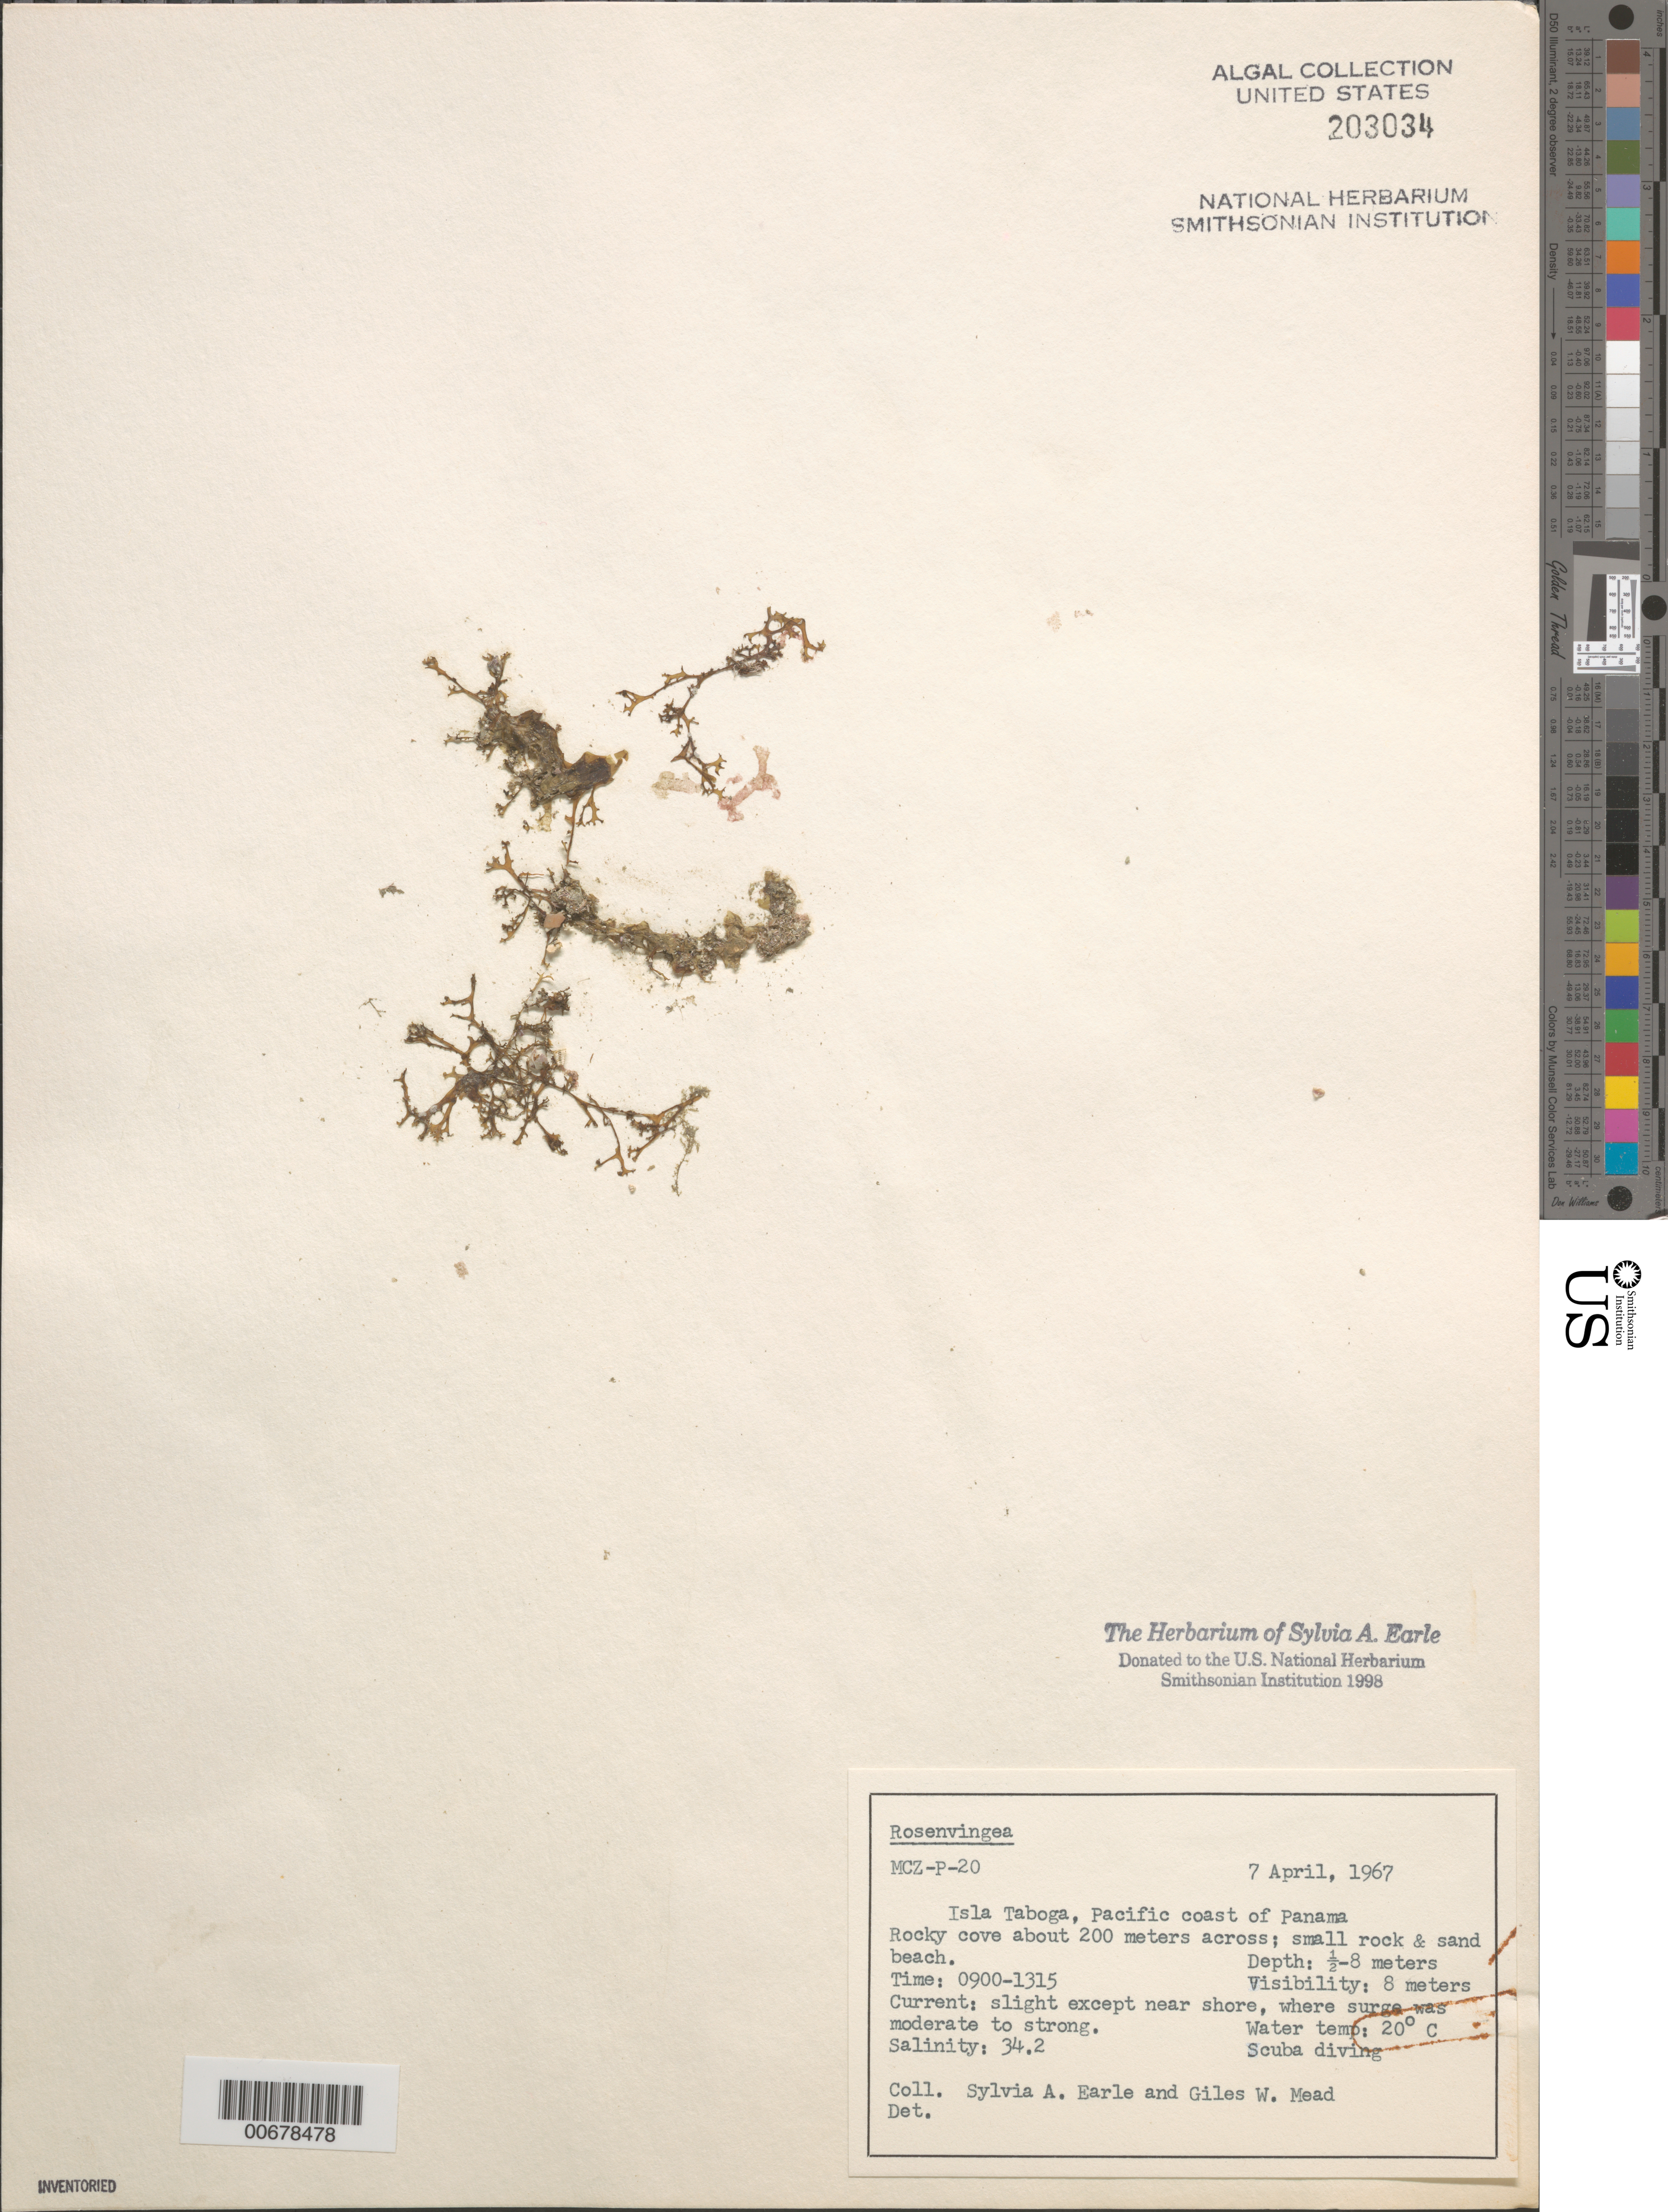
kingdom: Chromista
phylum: Ochrophyta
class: Phaeophyceae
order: Scytosiphonales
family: Scytosiphonaceae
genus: Rosenvingea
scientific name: Rosenvingea sp.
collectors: S. A. Earle & G. W. Mead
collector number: MCZ-P-20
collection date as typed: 07 Apr 1967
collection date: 1967-04-07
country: Panama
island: Taboga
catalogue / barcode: US 203034